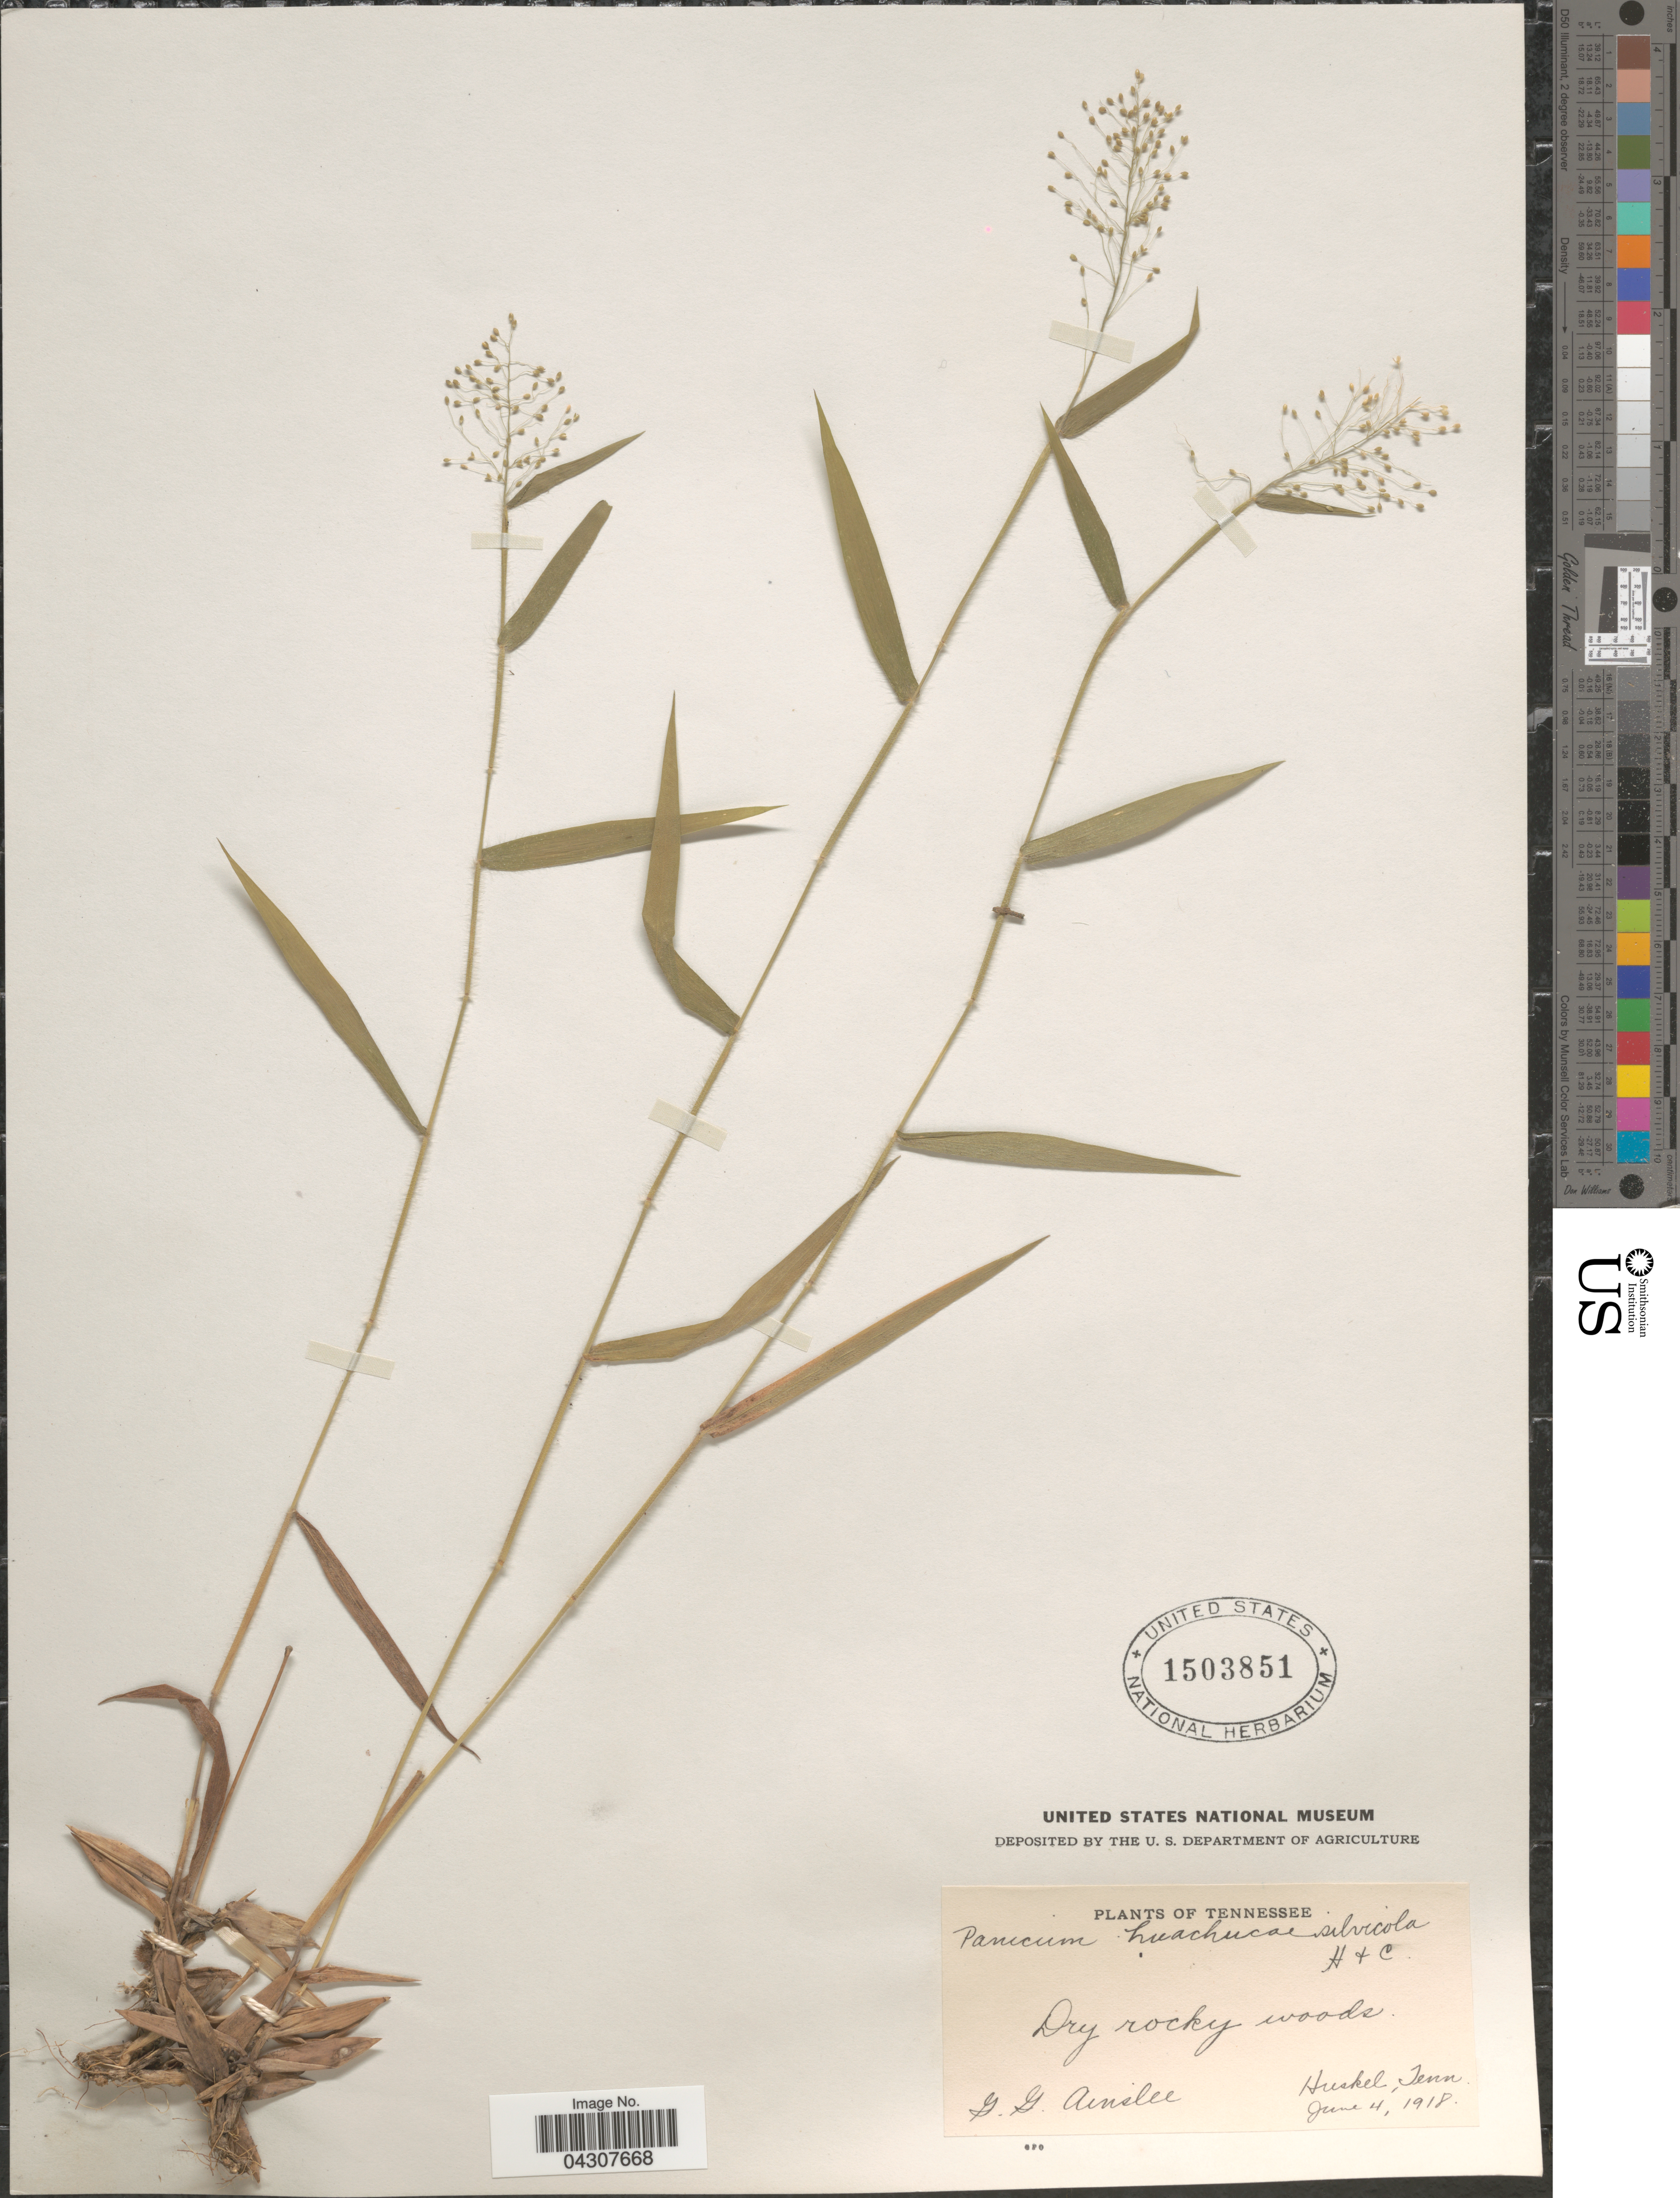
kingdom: Plantae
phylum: Tracheophyta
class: Liliopsida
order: Poales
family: Poaceae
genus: Dichanthelium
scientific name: Dichanthelium acuminatum var. acuminatum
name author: (Sw.) Gould & C.A. Clark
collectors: G. Ainslee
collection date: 1918-06-04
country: United States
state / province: Tennessee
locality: Dry rocky woods. Haskel.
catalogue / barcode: US 1503851